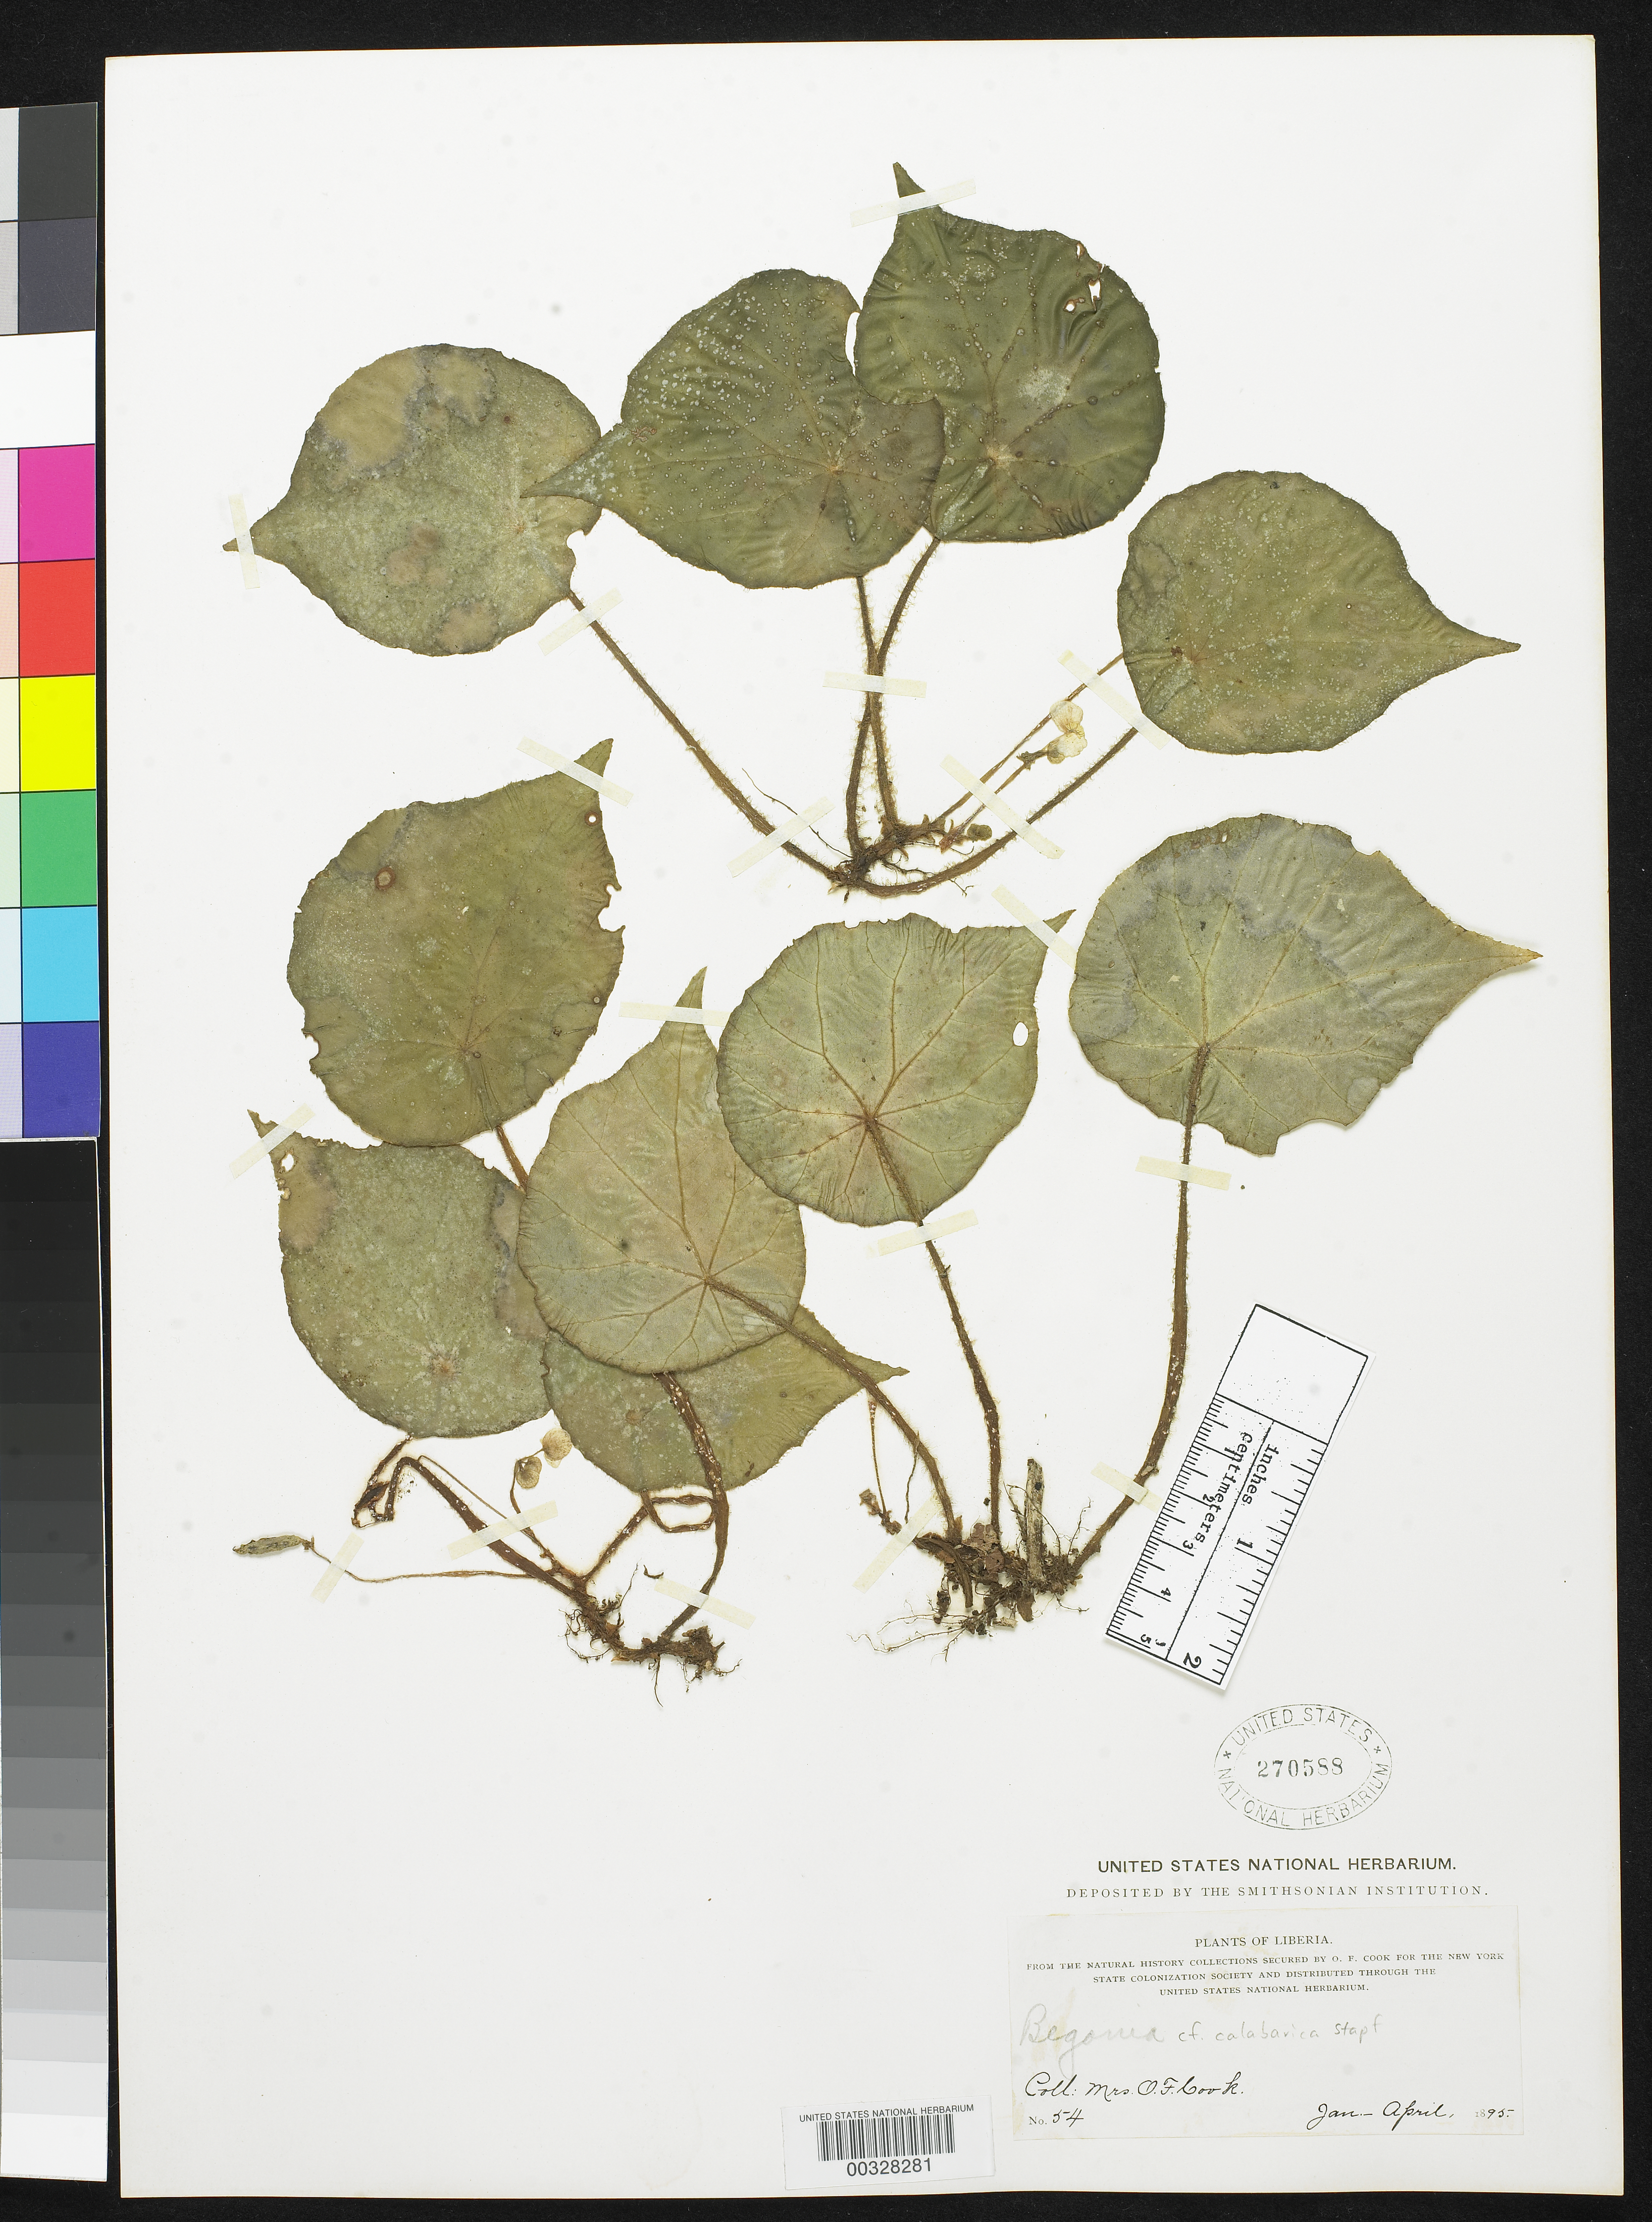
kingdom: Plantae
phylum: Tracheophyta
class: Magnoliopsida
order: Cucurbitales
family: Begoniaceae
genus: Begonia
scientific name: Begonia quadrialata var. quadrialata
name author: Warb.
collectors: Alice C. Cook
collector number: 54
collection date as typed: Jan 1895 to -- Apr 1895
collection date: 1895-01/1895-04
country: Liberia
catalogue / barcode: US 270588